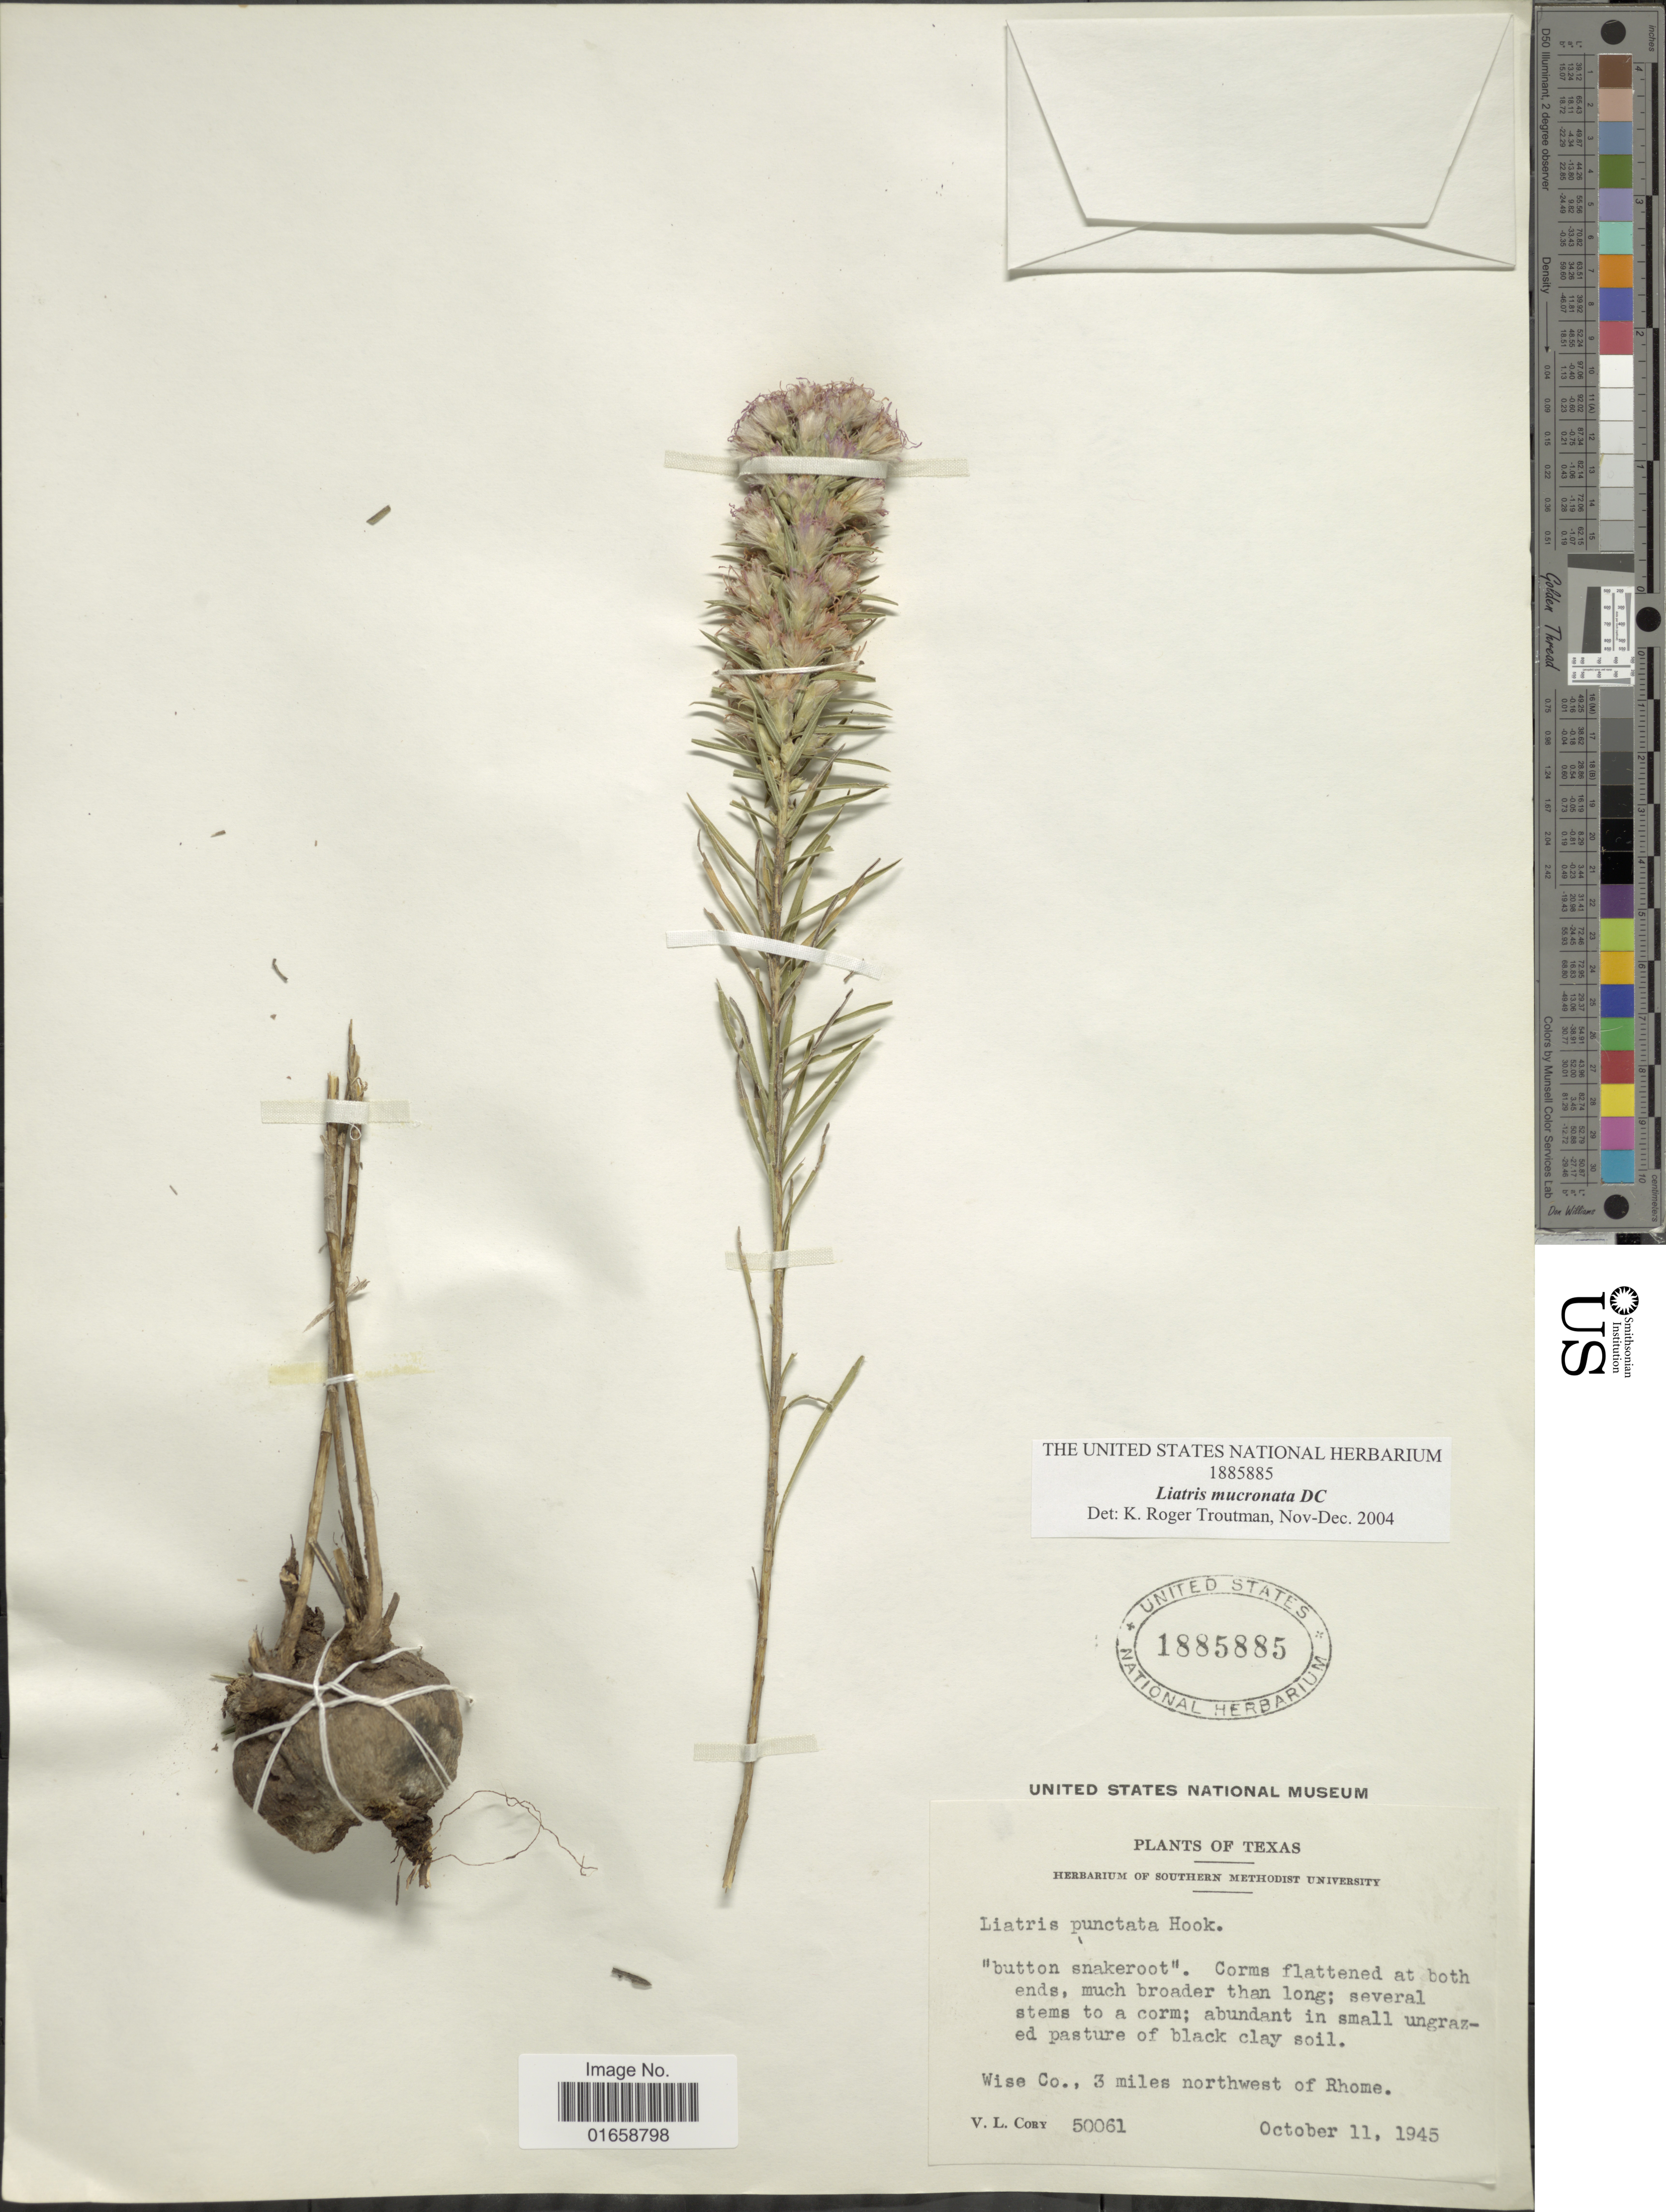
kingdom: Plantae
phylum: Tracheophyta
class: Magnoliopsida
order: Asterales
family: Asteraceae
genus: Liatris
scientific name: Liatris mucronata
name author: DC.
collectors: V. Cory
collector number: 50061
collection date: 1945-10-11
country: United States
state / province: Texas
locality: Wise Co., 3 miles northwest of Rhome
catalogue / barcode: US 1885885